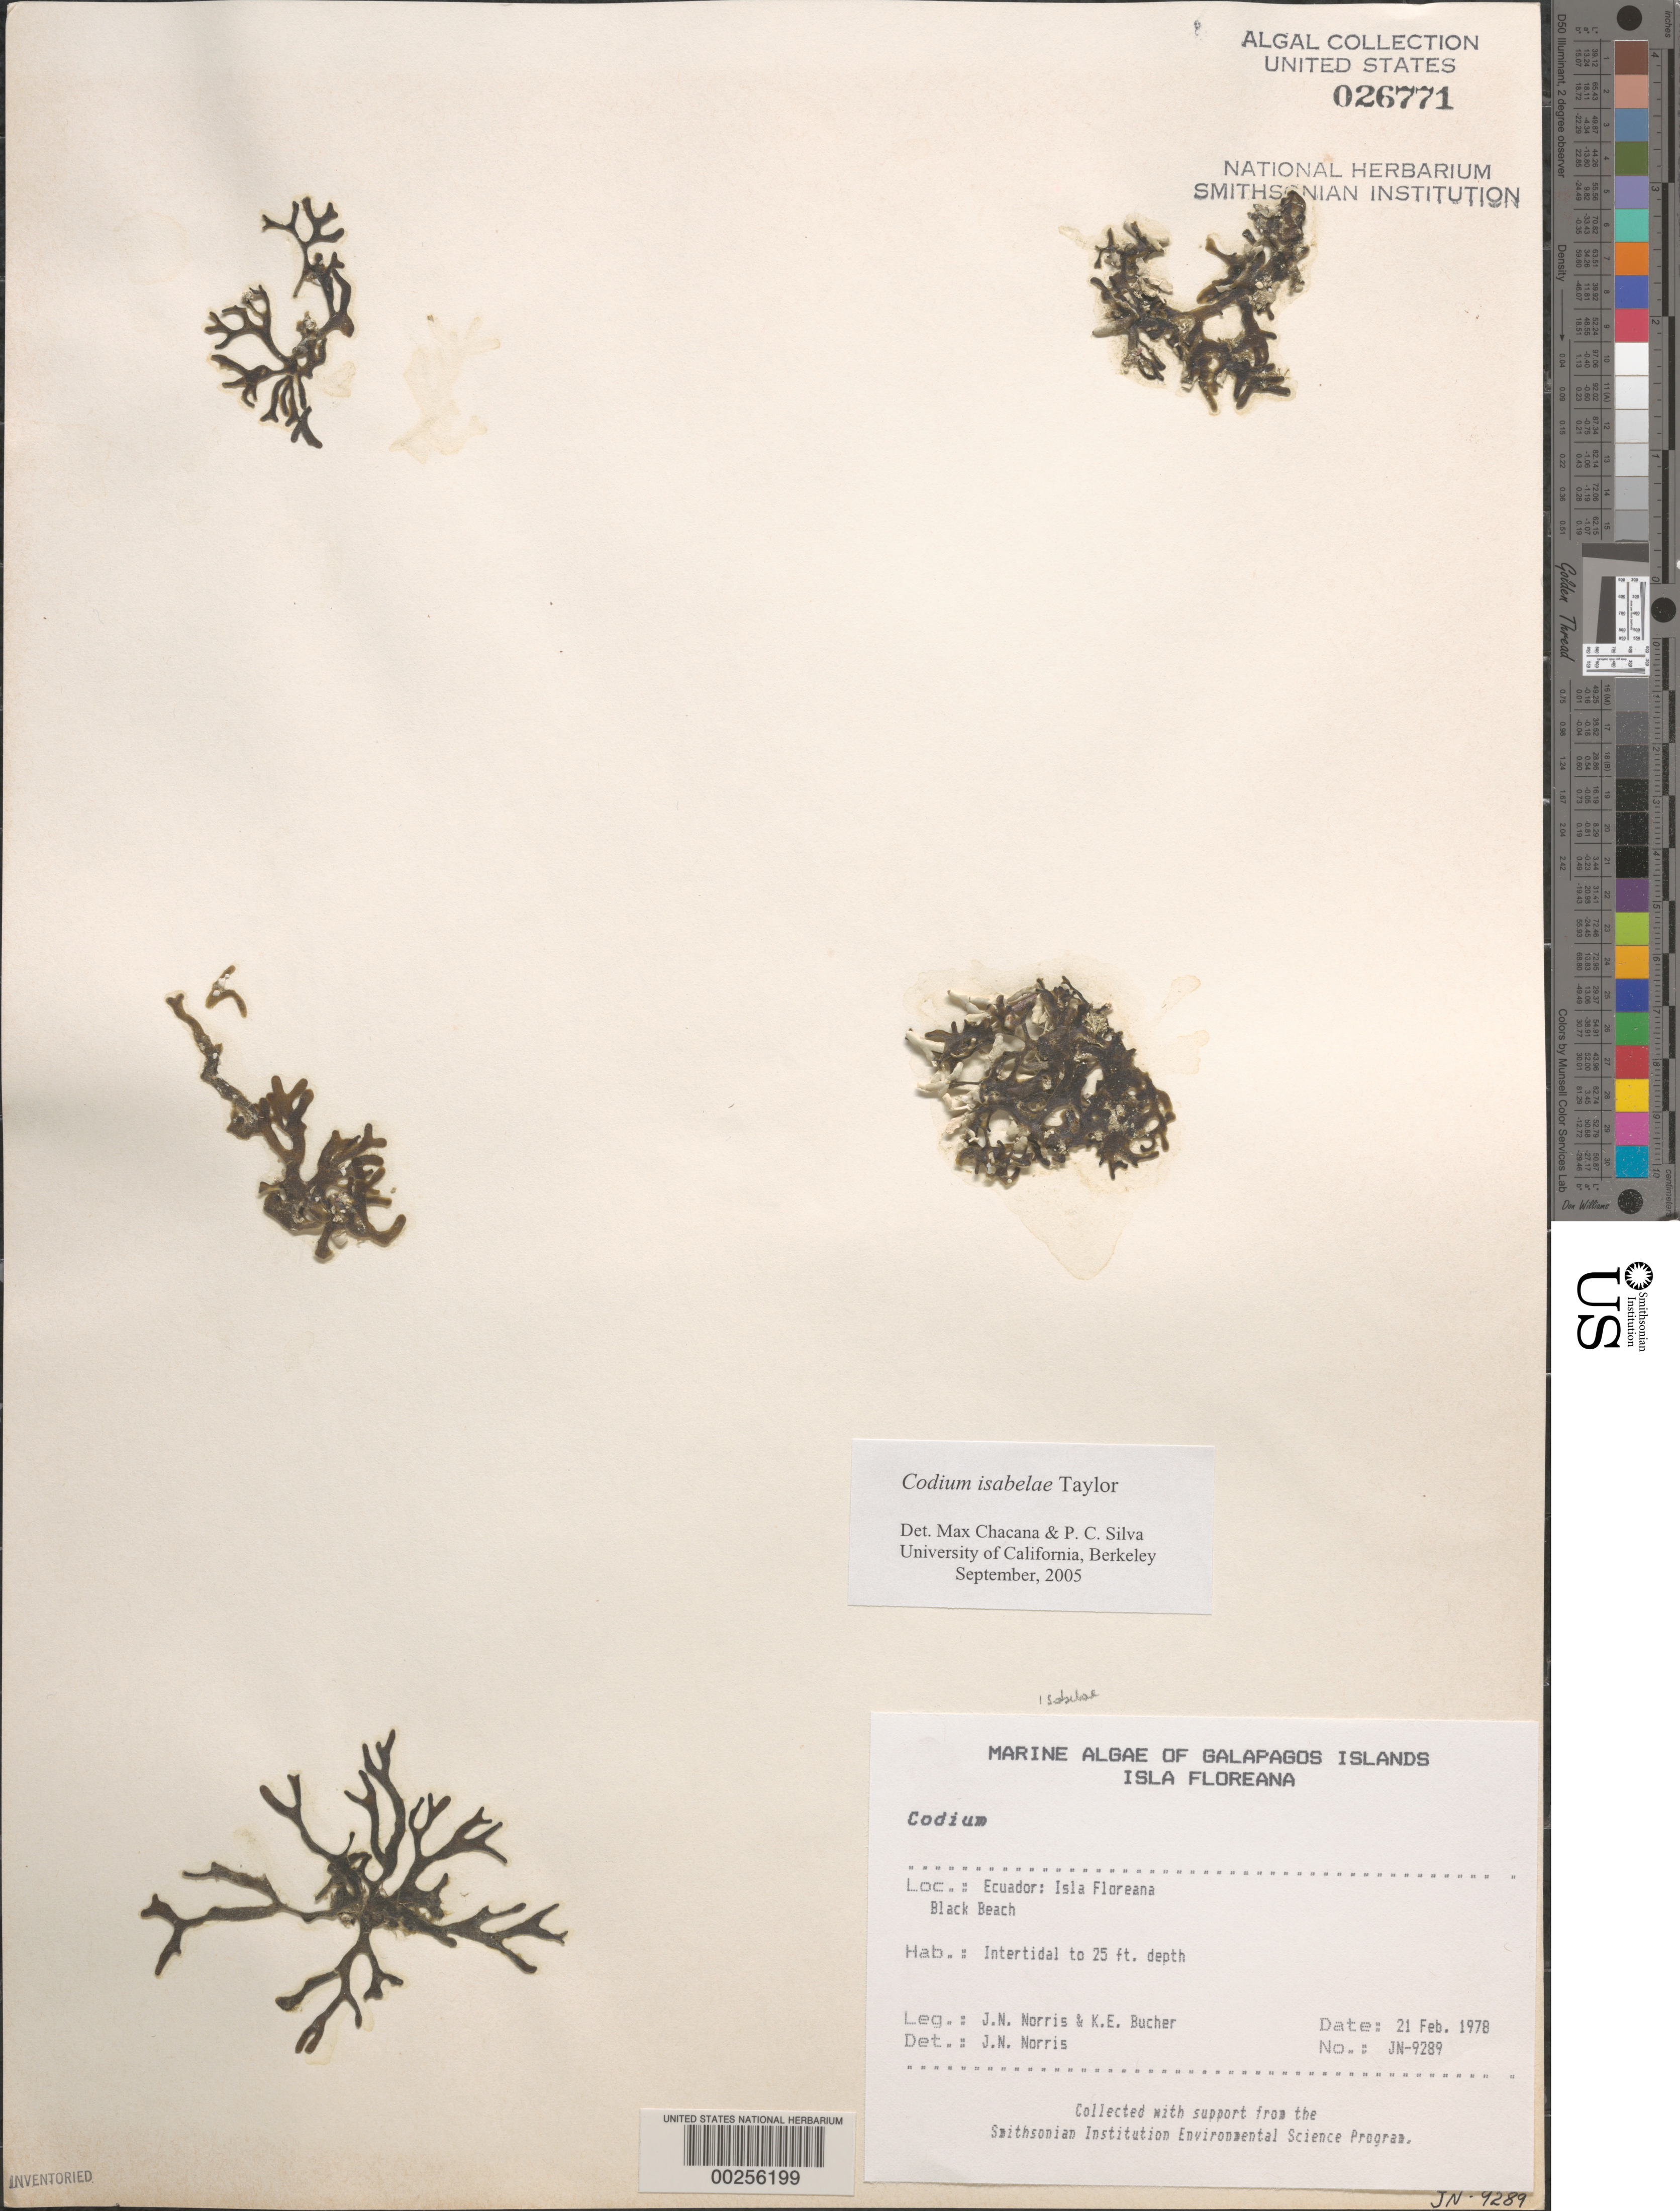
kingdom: Plantae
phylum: Chlorophyta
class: Ulvophyceae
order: Bryopsidales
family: Codiaceae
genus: Codium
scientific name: Codium isabelae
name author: W.R. Taylor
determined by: Chacana, M. E.; Silva, P. C.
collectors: J. N. Norris & K. E. Bucher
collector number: JN-9289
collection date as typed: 21 Feb 1978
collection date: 1978-02-21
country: Ecuador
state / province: Colón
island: Floreana [Charles, Santa Maria]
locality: Black Beach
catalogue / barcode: US 26771